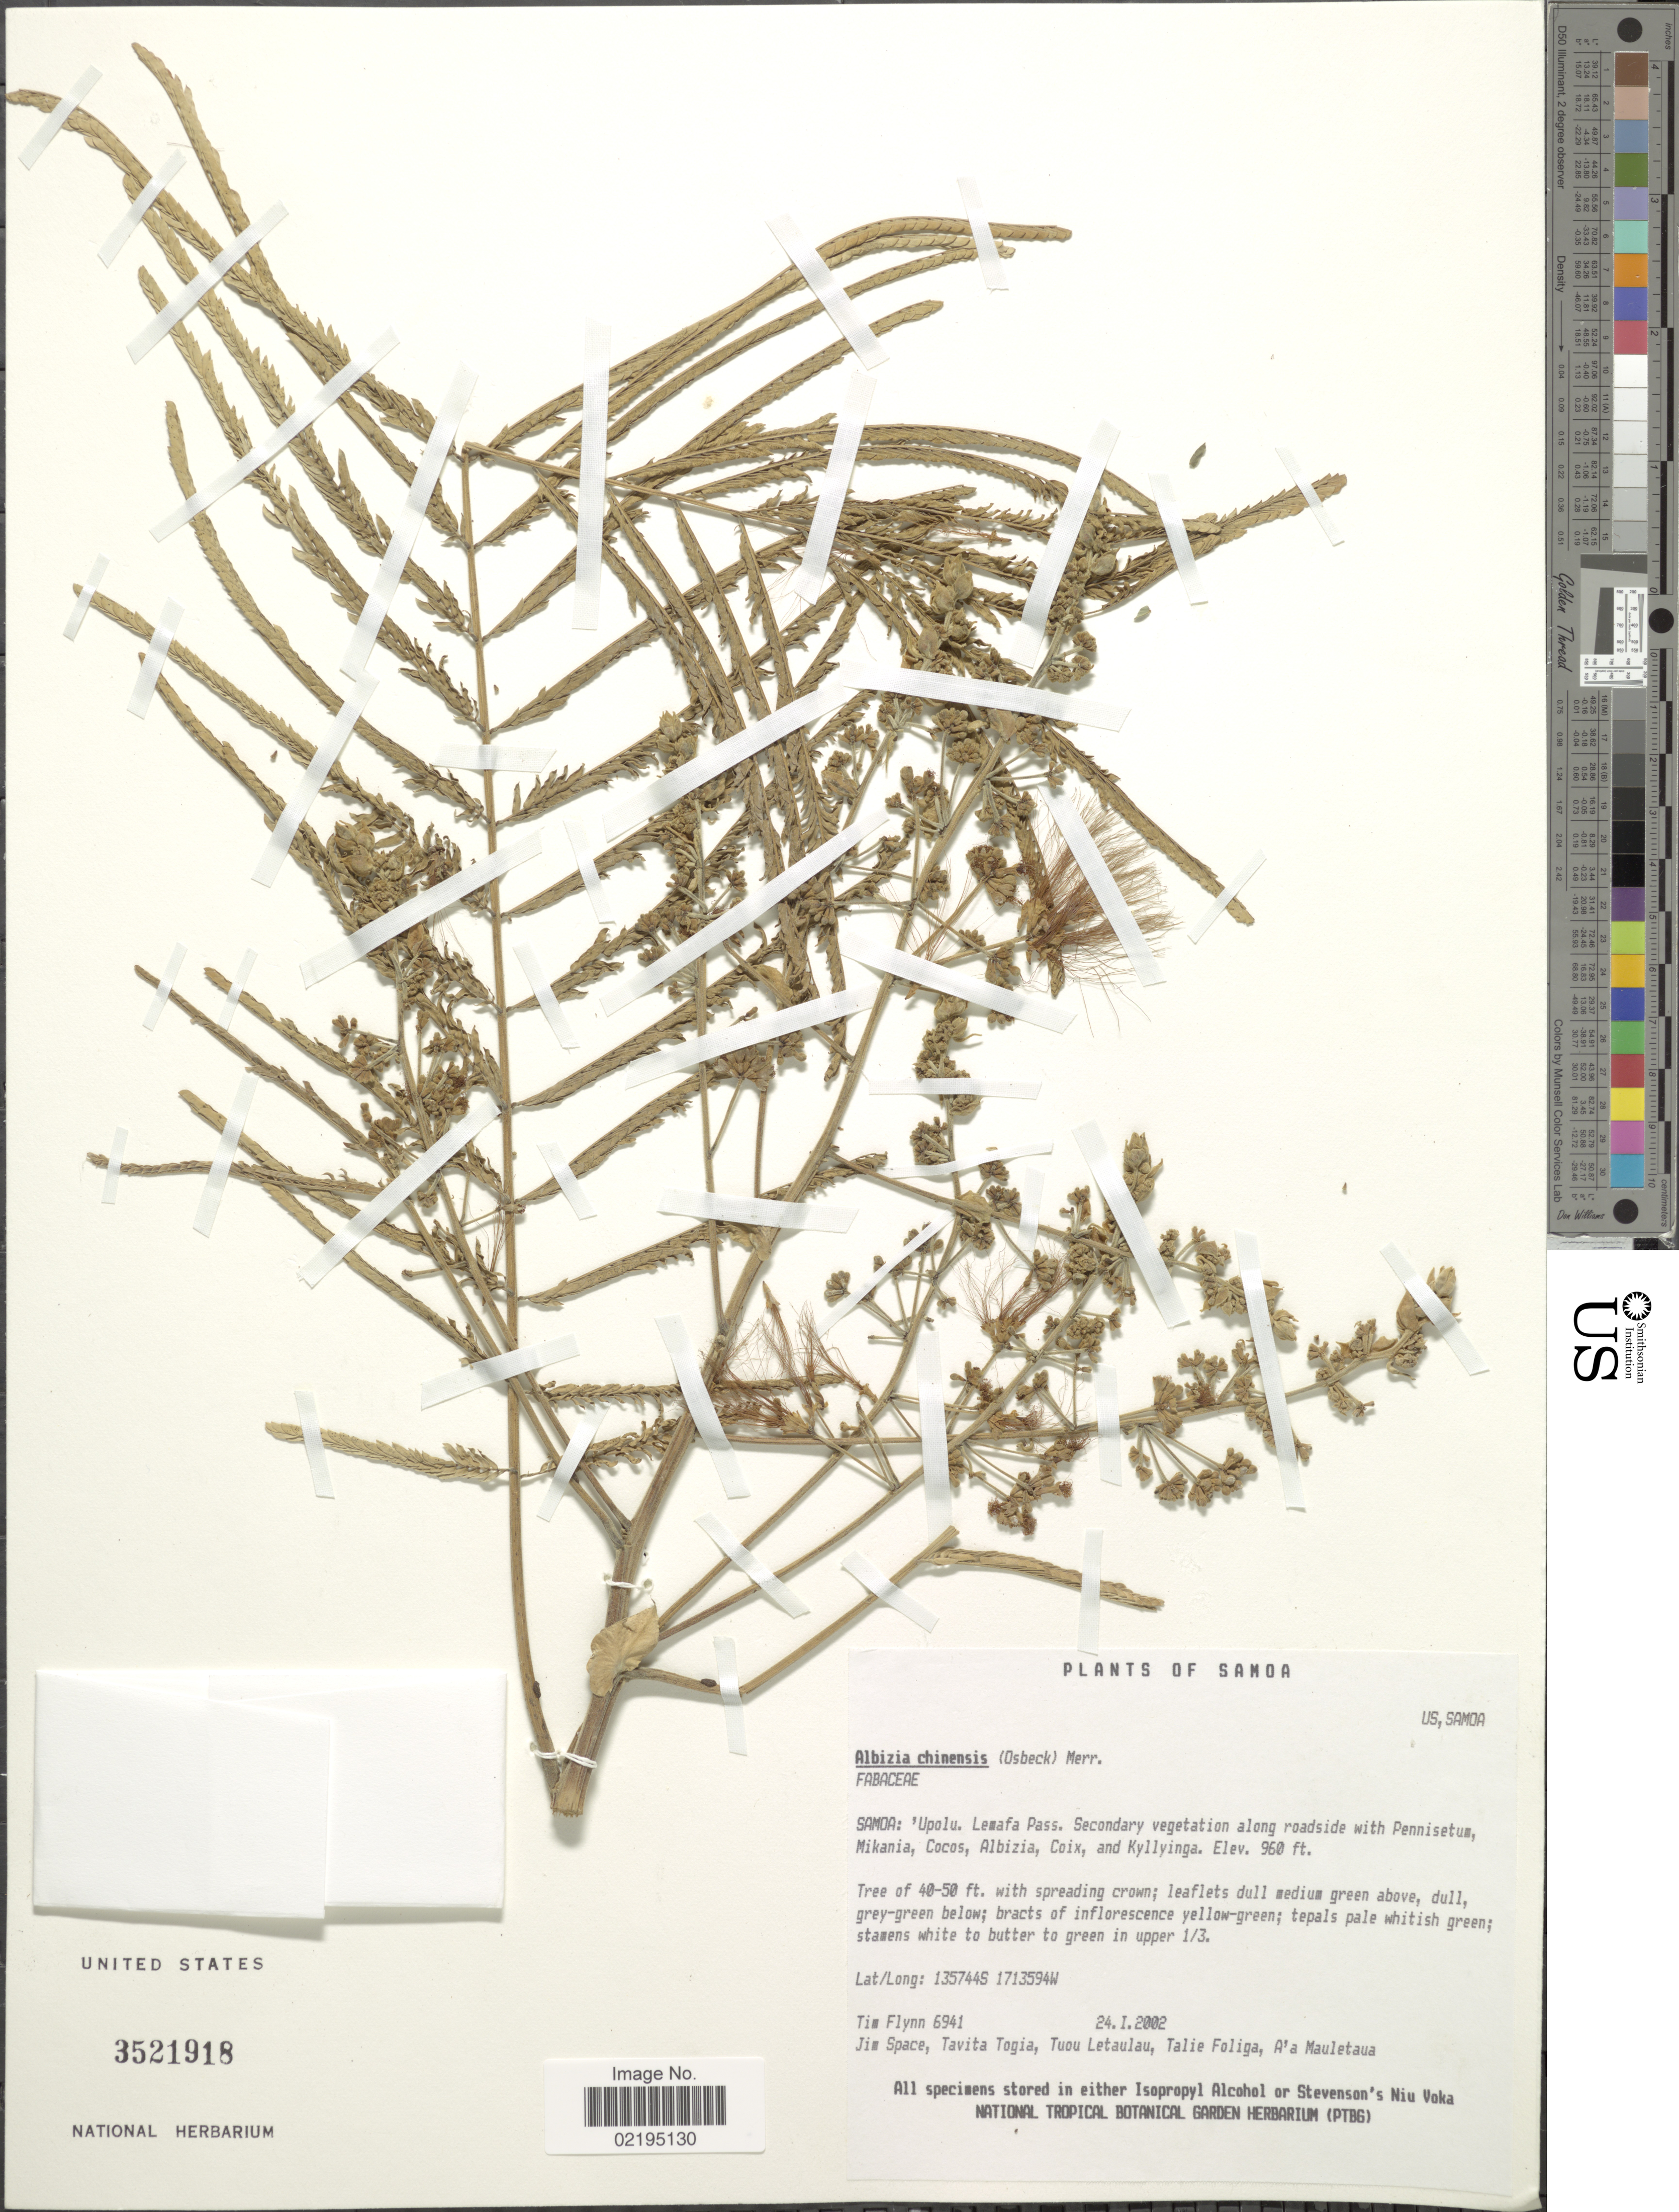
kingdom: Plantae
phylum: Tracheophyta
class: Magnoliopsida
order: Fabales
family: Fabaceae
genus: Albizia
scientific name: Albizia chinensis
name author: (Osbeck) Merr.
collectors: T. Flynn, J. Space, T. Togia, T. Letaulau & et al.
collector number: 6941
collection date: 2002-01-24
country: Samoa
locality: Upolu, Lemafa Pass, secondary vegetation along roadside.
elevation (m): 293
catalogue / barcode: US 3521918